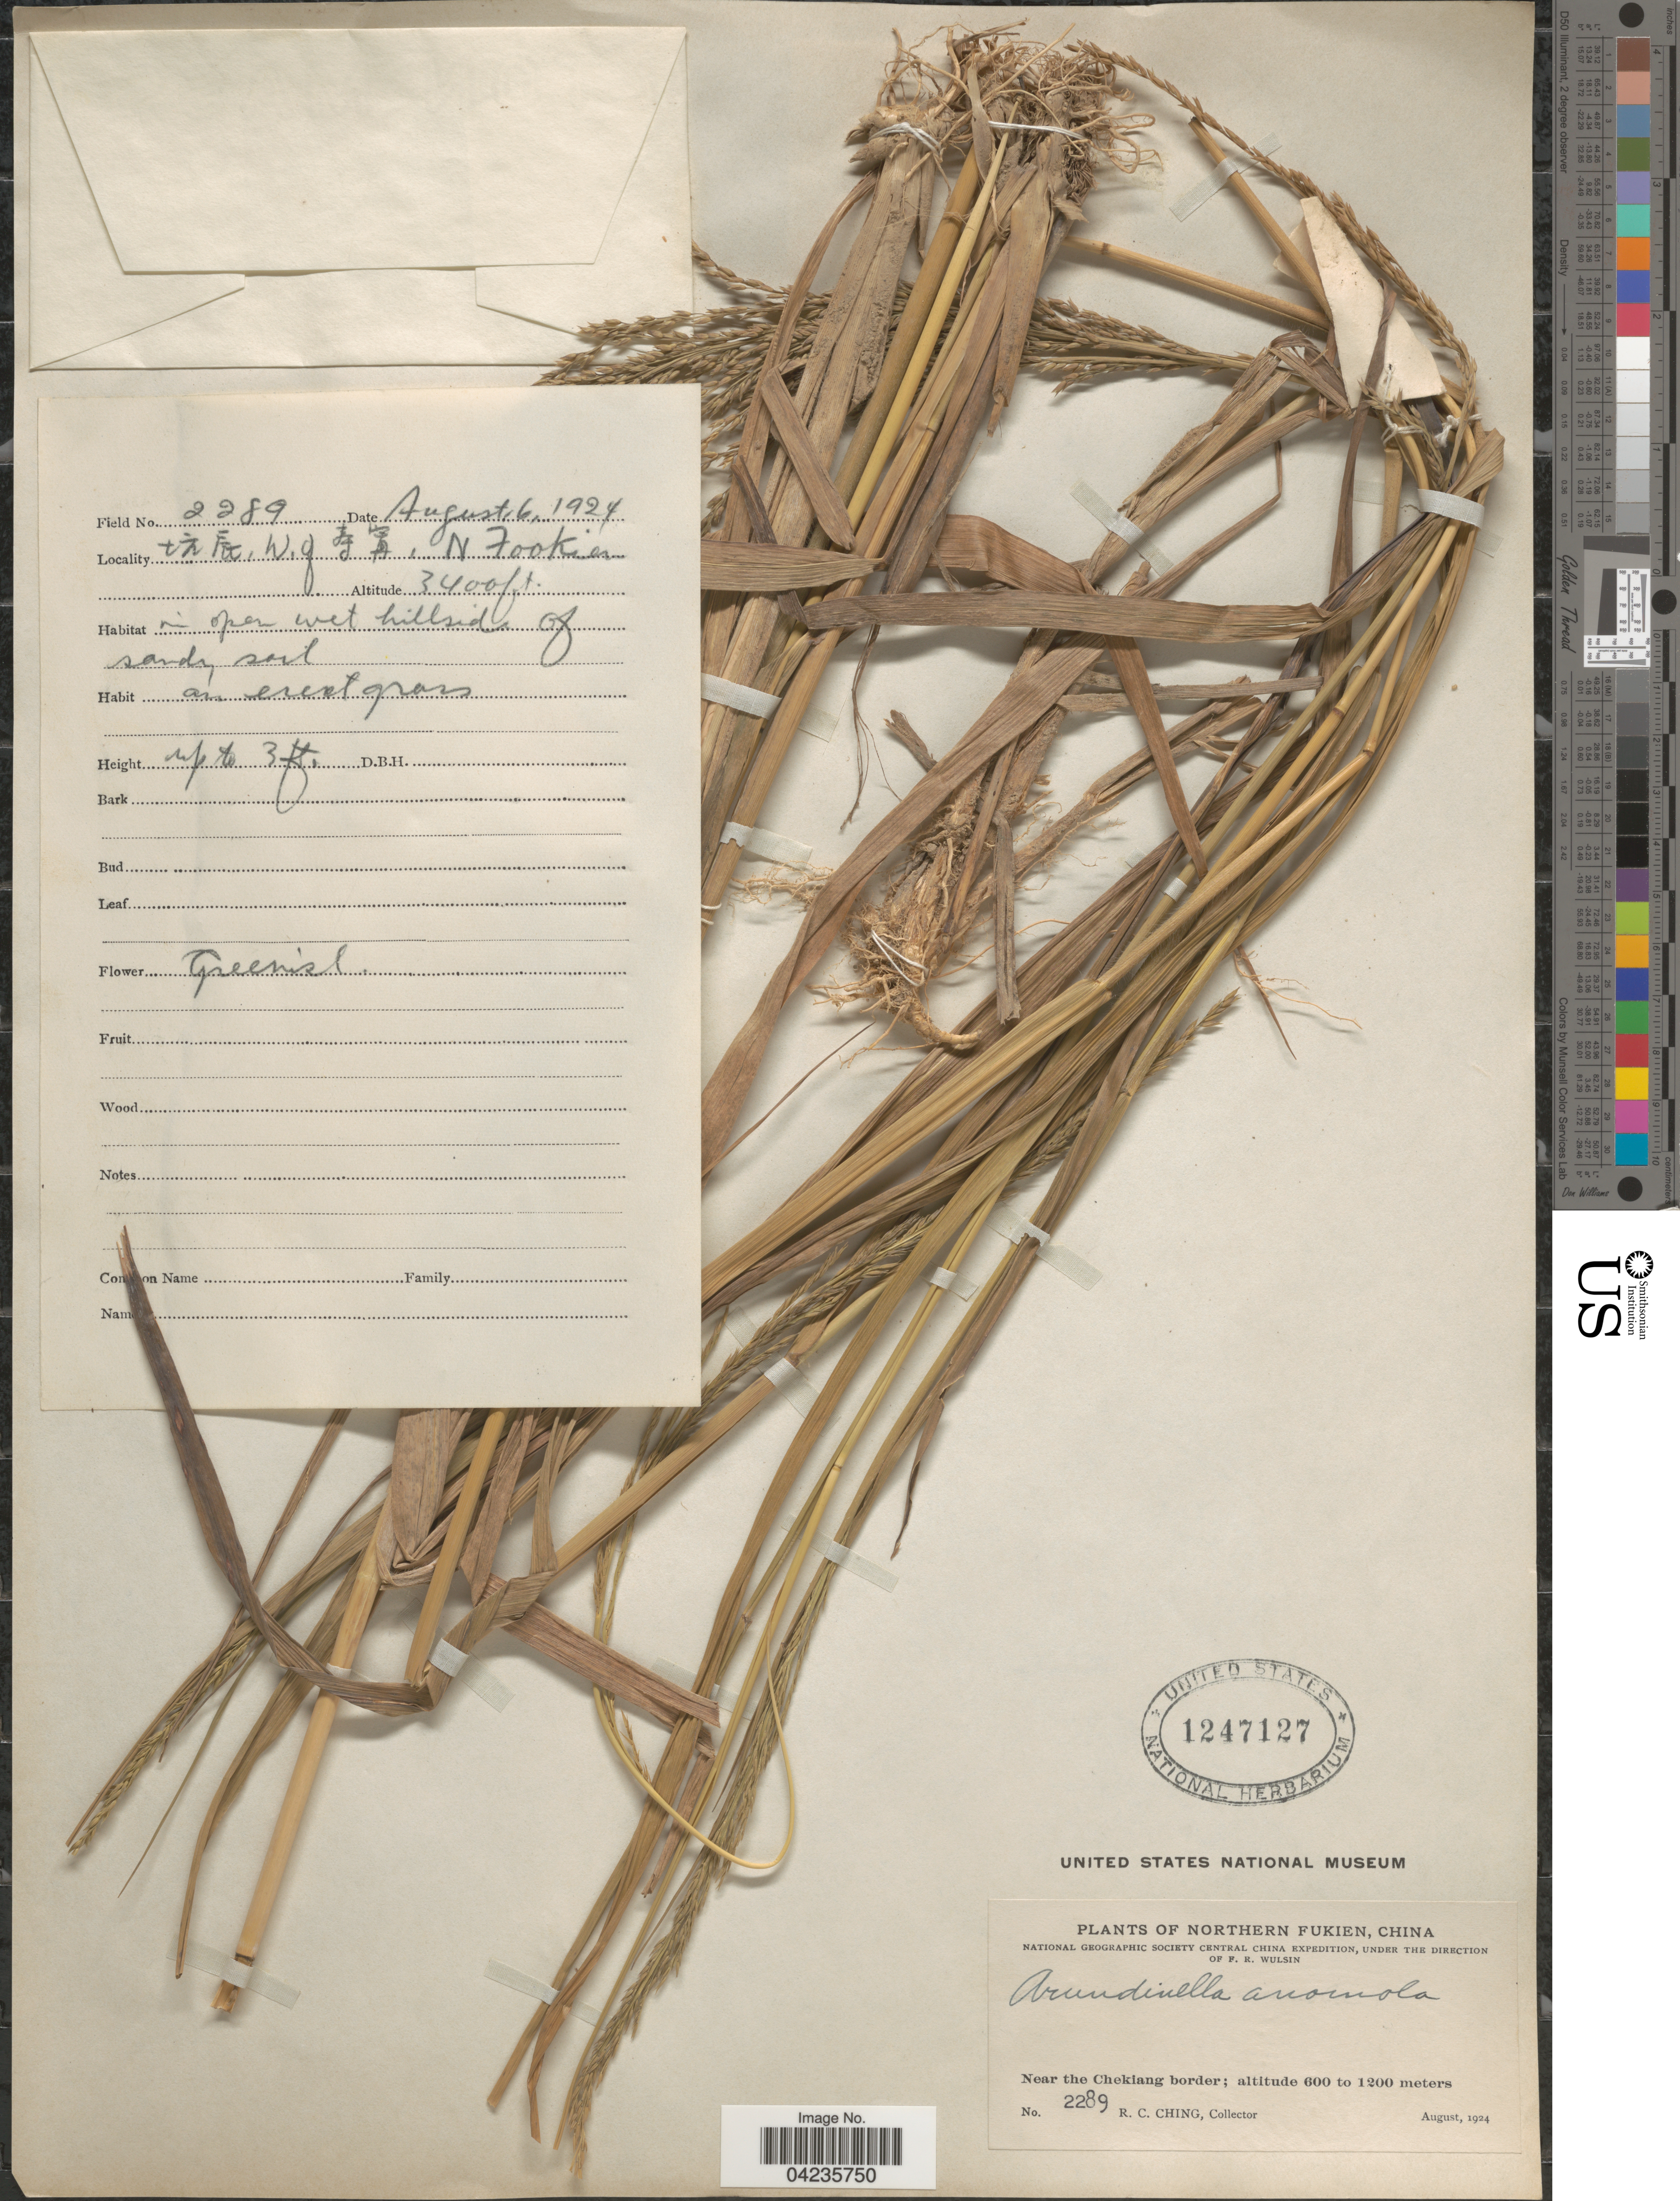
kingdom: Plantae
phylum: Tracheophyta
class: Liliopsida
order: Poales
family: Poaceae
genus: Arundinella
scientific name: Arundinella hirta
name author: (Thunb.) Tanaka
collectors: R. C. Ching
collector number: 2289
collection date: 1924-08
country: China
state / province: Fujian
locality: [Foreign script],W.of [Foreign script] , N Fookien. Northern Fukien. National Geographic Society Central China E[Foreign script]pedition. Near the Chekiang border.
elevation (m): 1036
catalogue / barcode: US 1247127